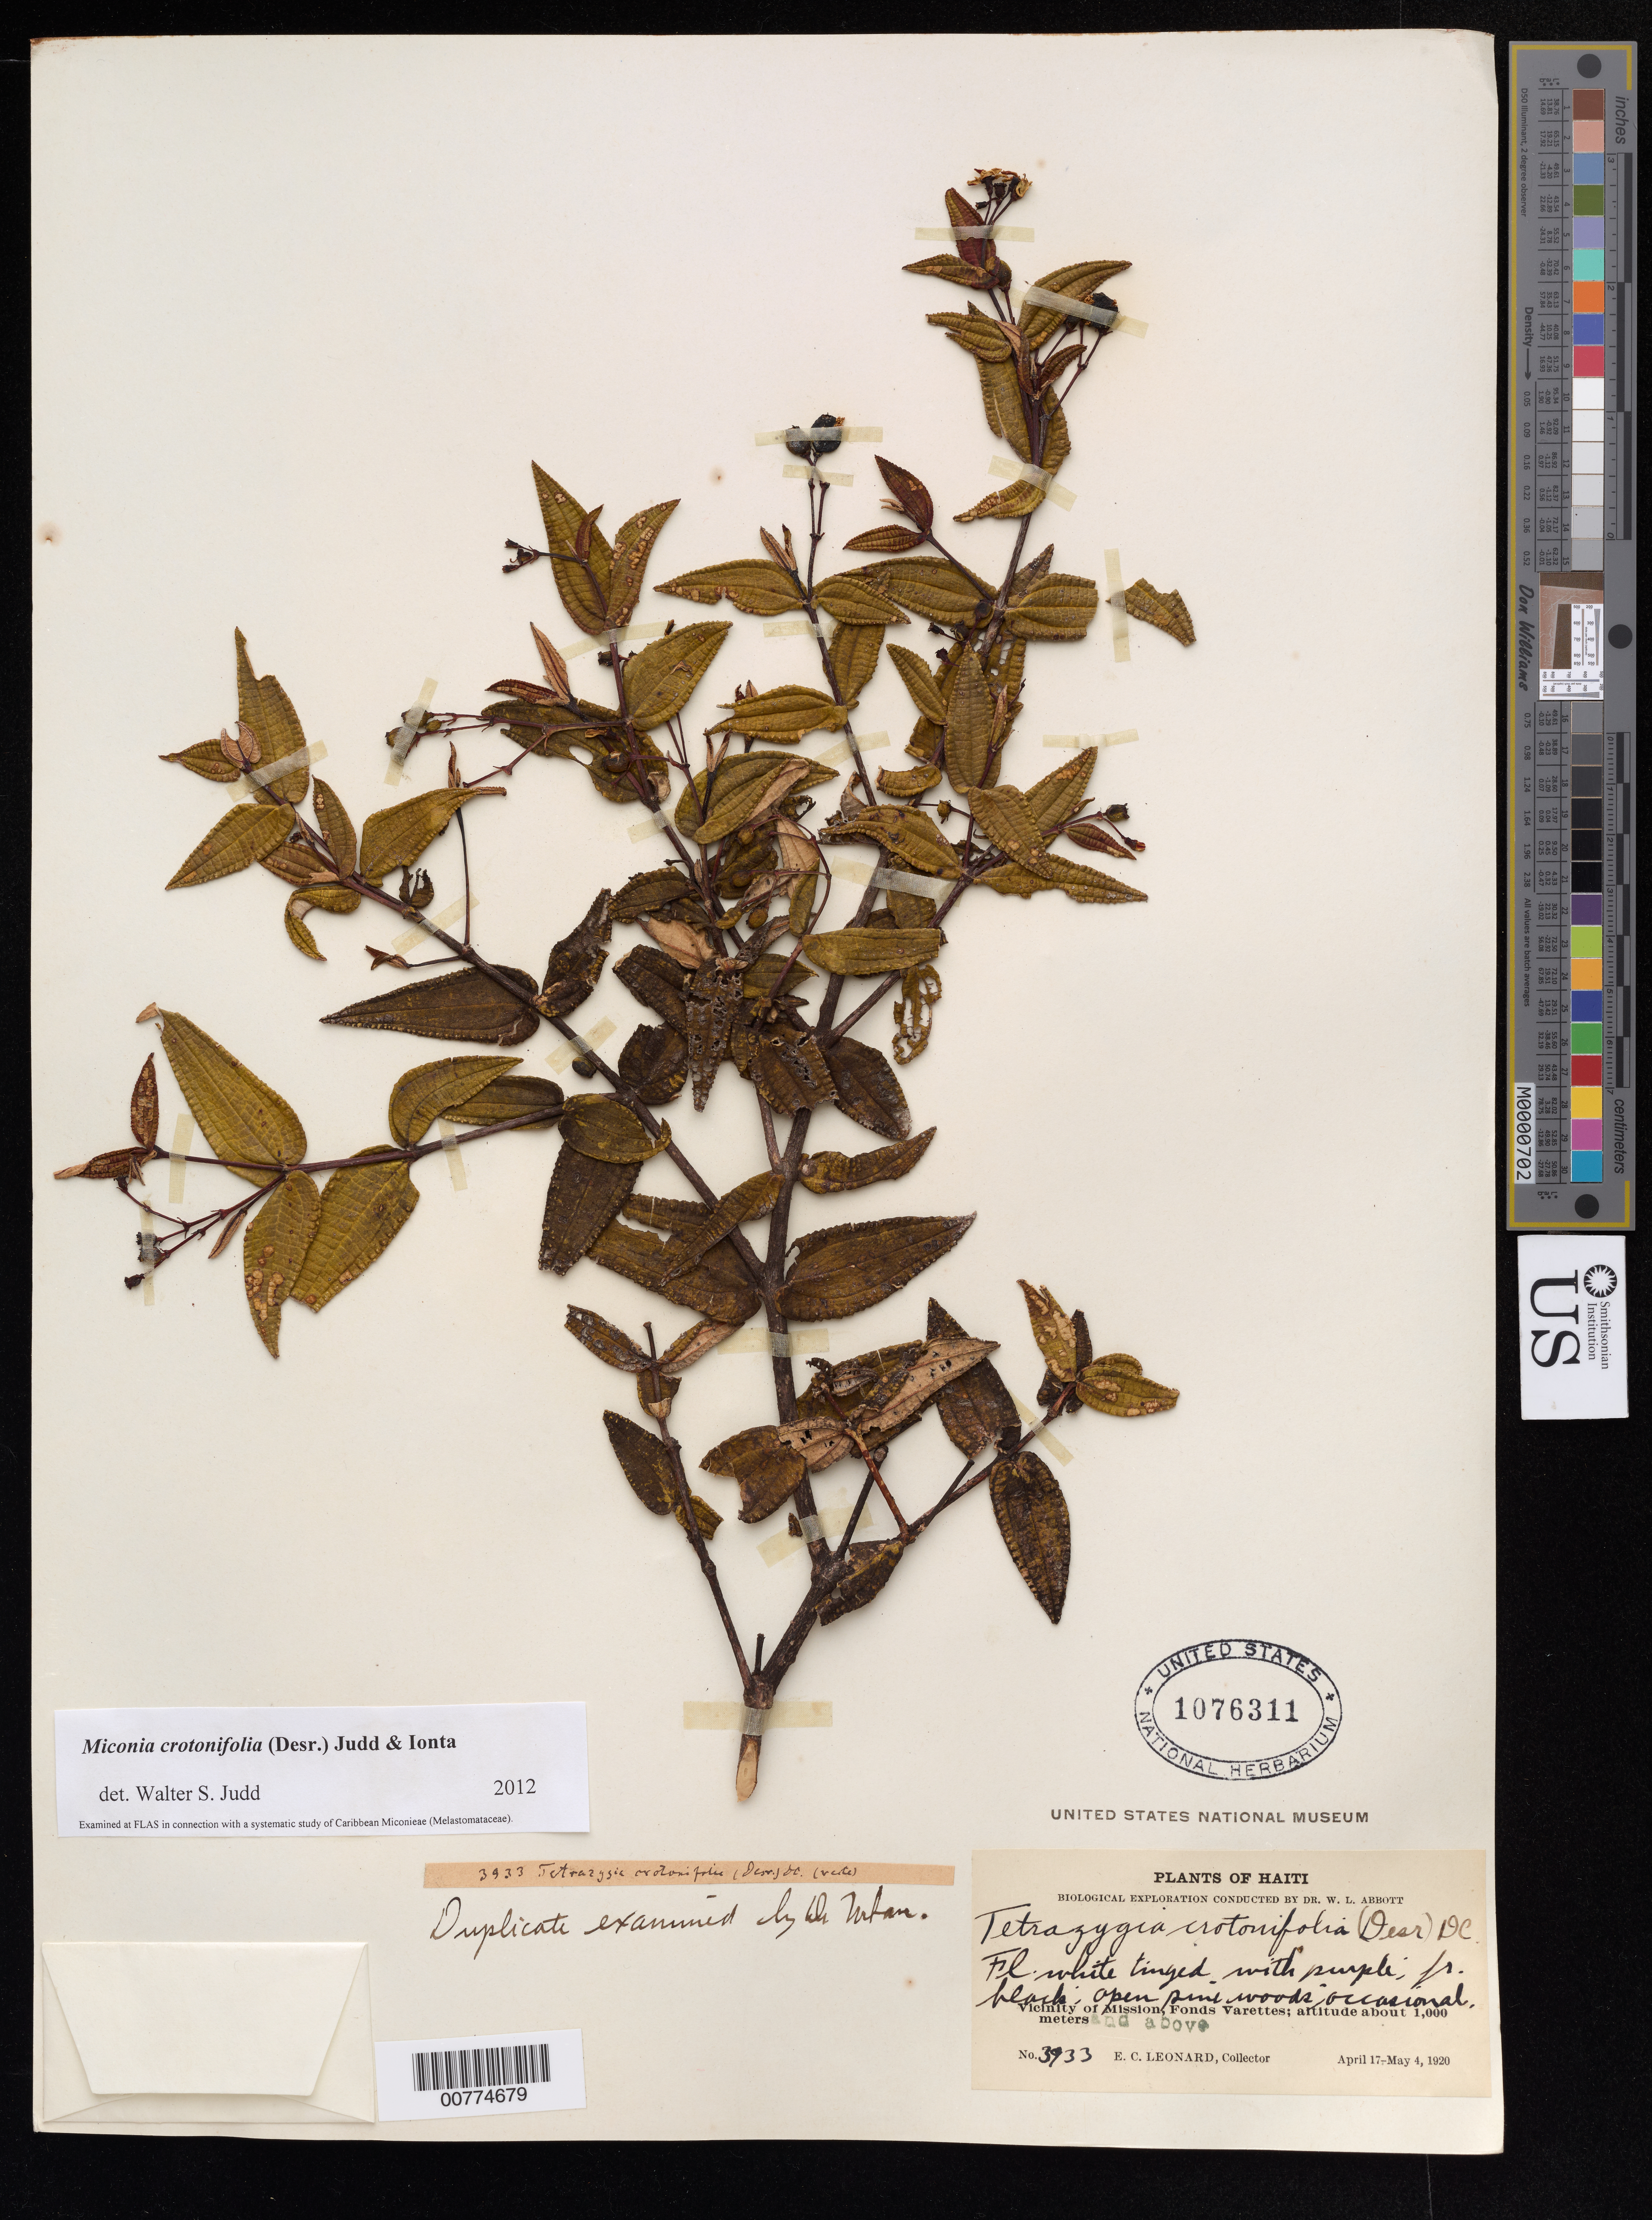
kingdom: Plantae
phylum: Tracheophyta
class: Magnoliopsida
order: Myrtales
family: Melastomataceae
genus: Miconia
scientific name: Miconia crotonifolia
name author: (Desr.) Judd & Ionta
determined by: Judd, Walter S.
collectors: E. C. Leonard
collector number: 3933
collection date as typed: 17 Apr 1920 04 May 1920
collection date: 1920-04-17/1920-05-04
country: Haiti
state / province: Ouest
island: Hispaniola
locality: Fonds Varettes, vicinity of Mission.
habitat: Open pine woods.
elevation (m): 1000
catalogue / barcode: US 1076311